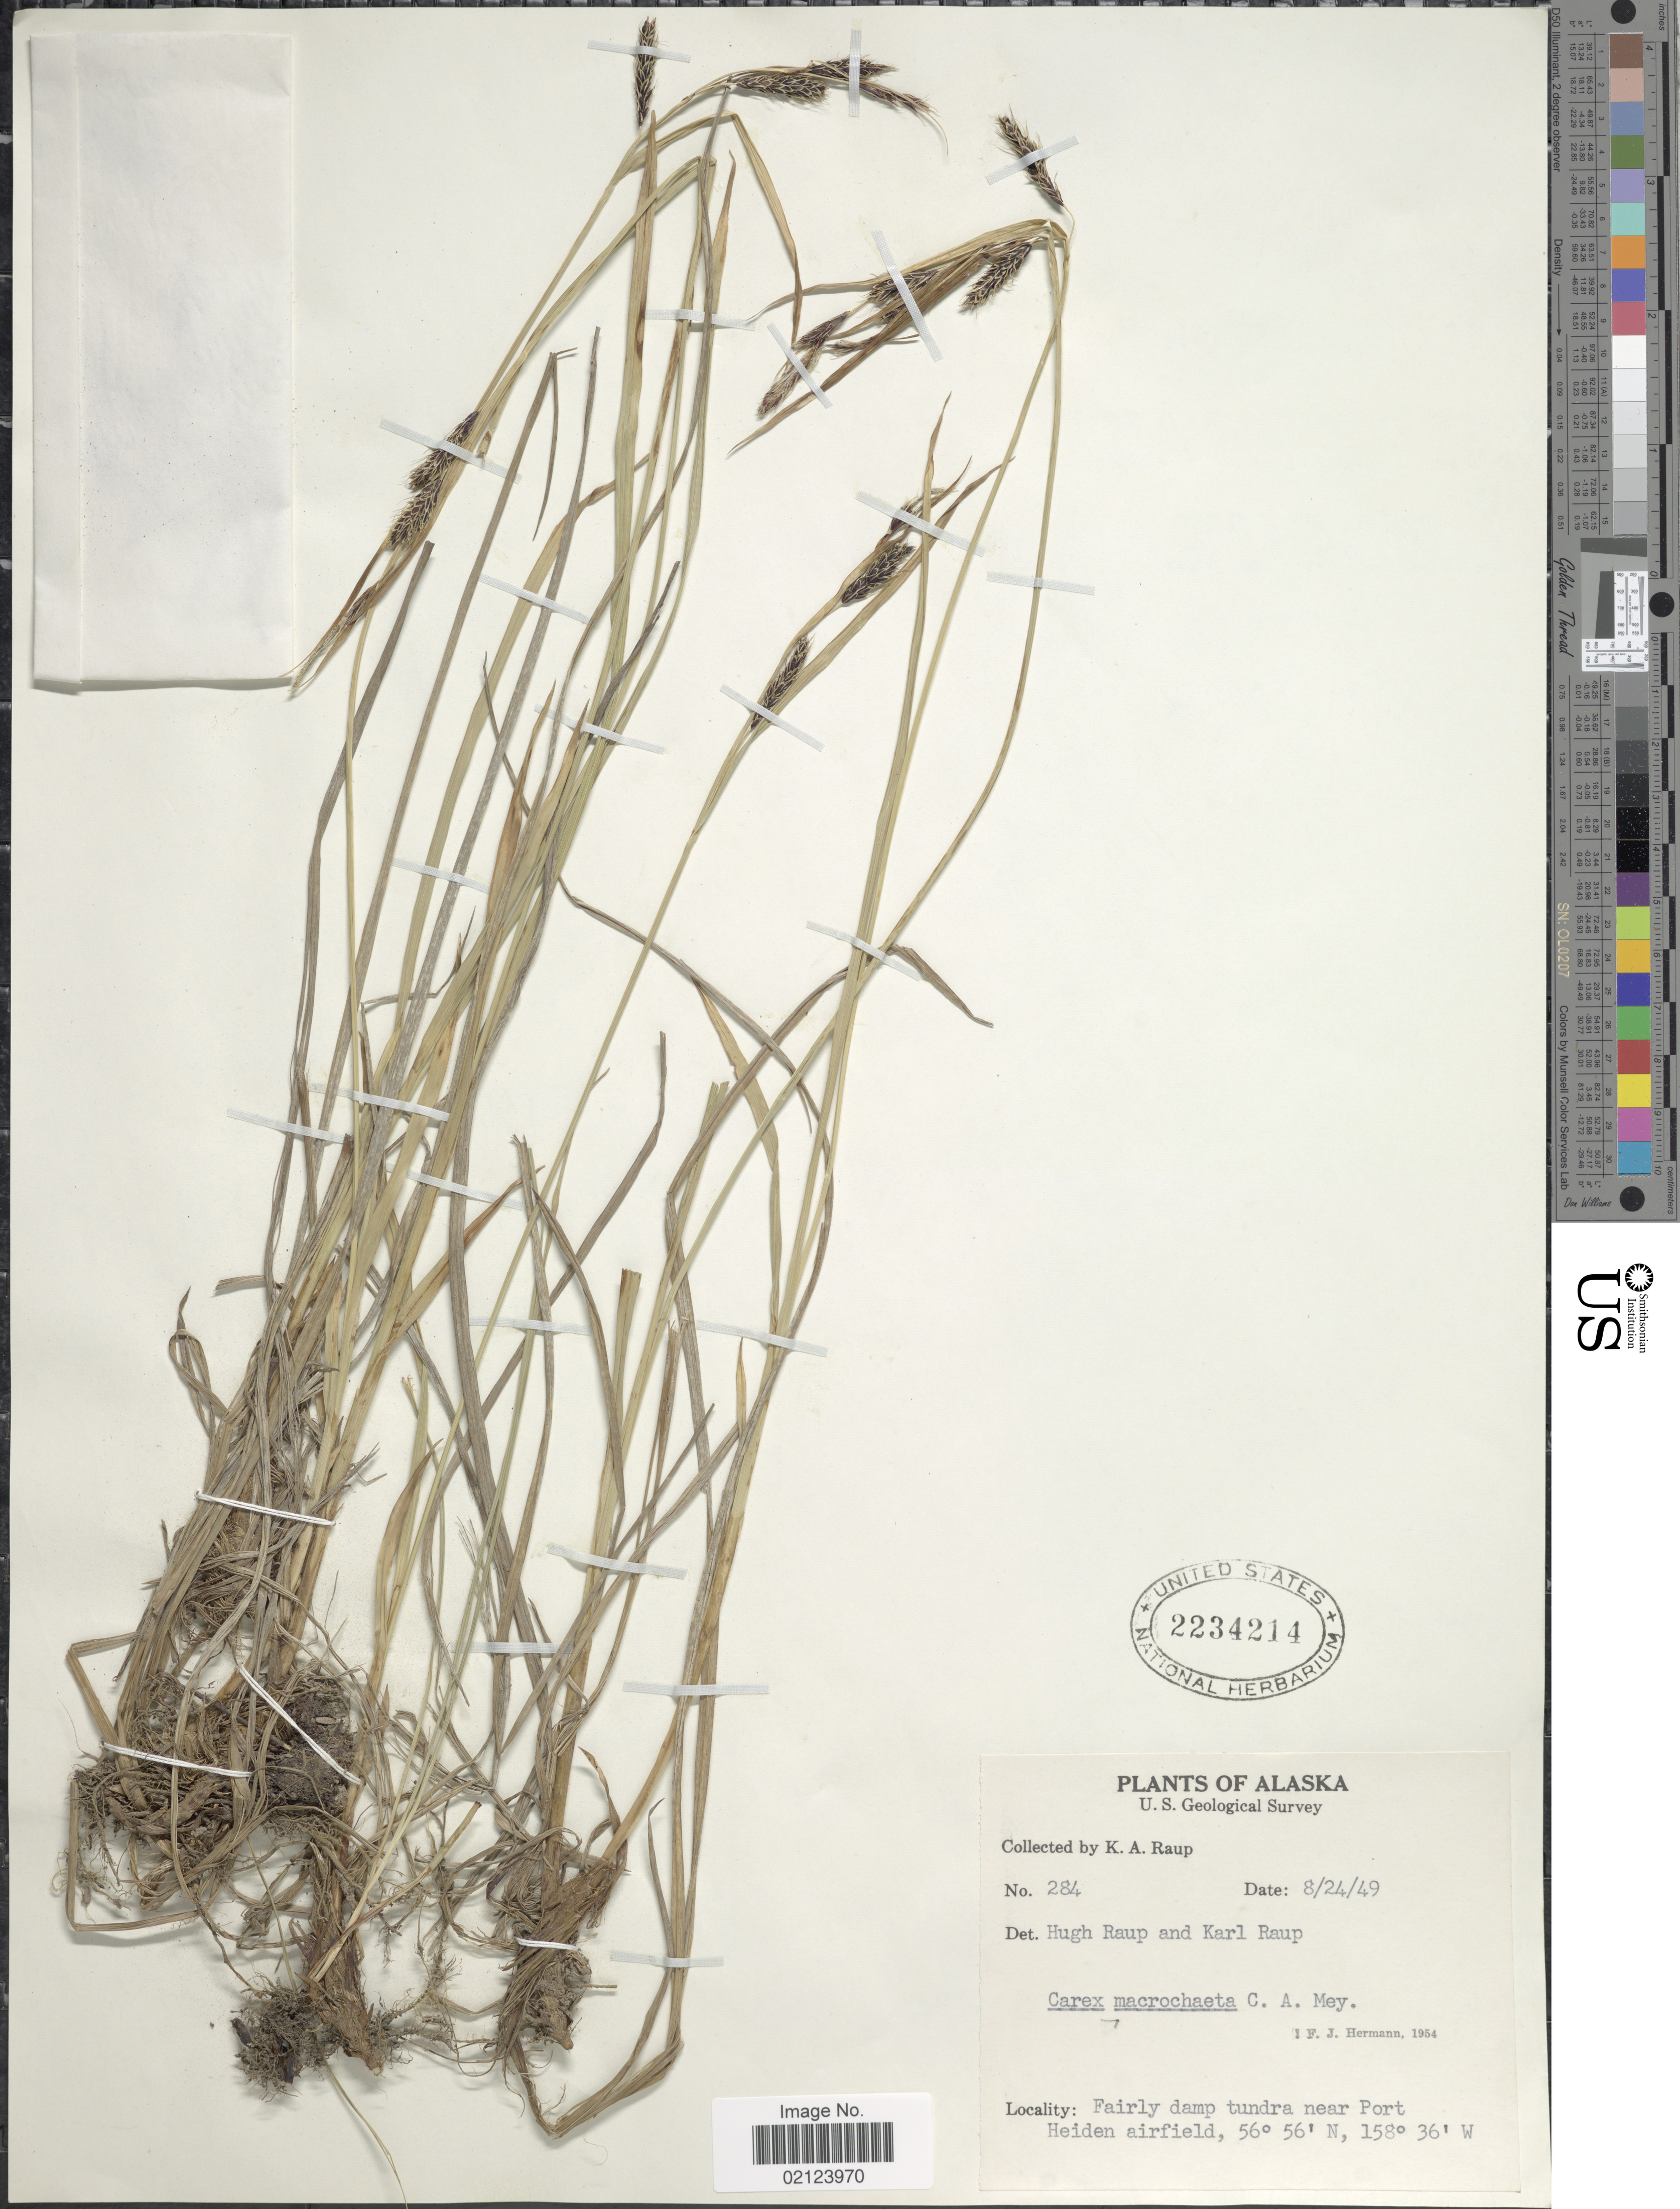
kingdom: Plantae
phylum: Tracheophyta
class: Liliopsida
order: Poales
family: Cyperaceae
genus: Carex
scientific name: Carex macrochaeta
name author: C.A. Mey.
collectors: K. Raup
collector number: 284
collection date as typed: Transcribed d/m/y: 24/8/49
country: United States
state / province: Alaska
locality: Fairly damp tundra near Fort Heiden airfield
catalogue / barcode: US 2234214